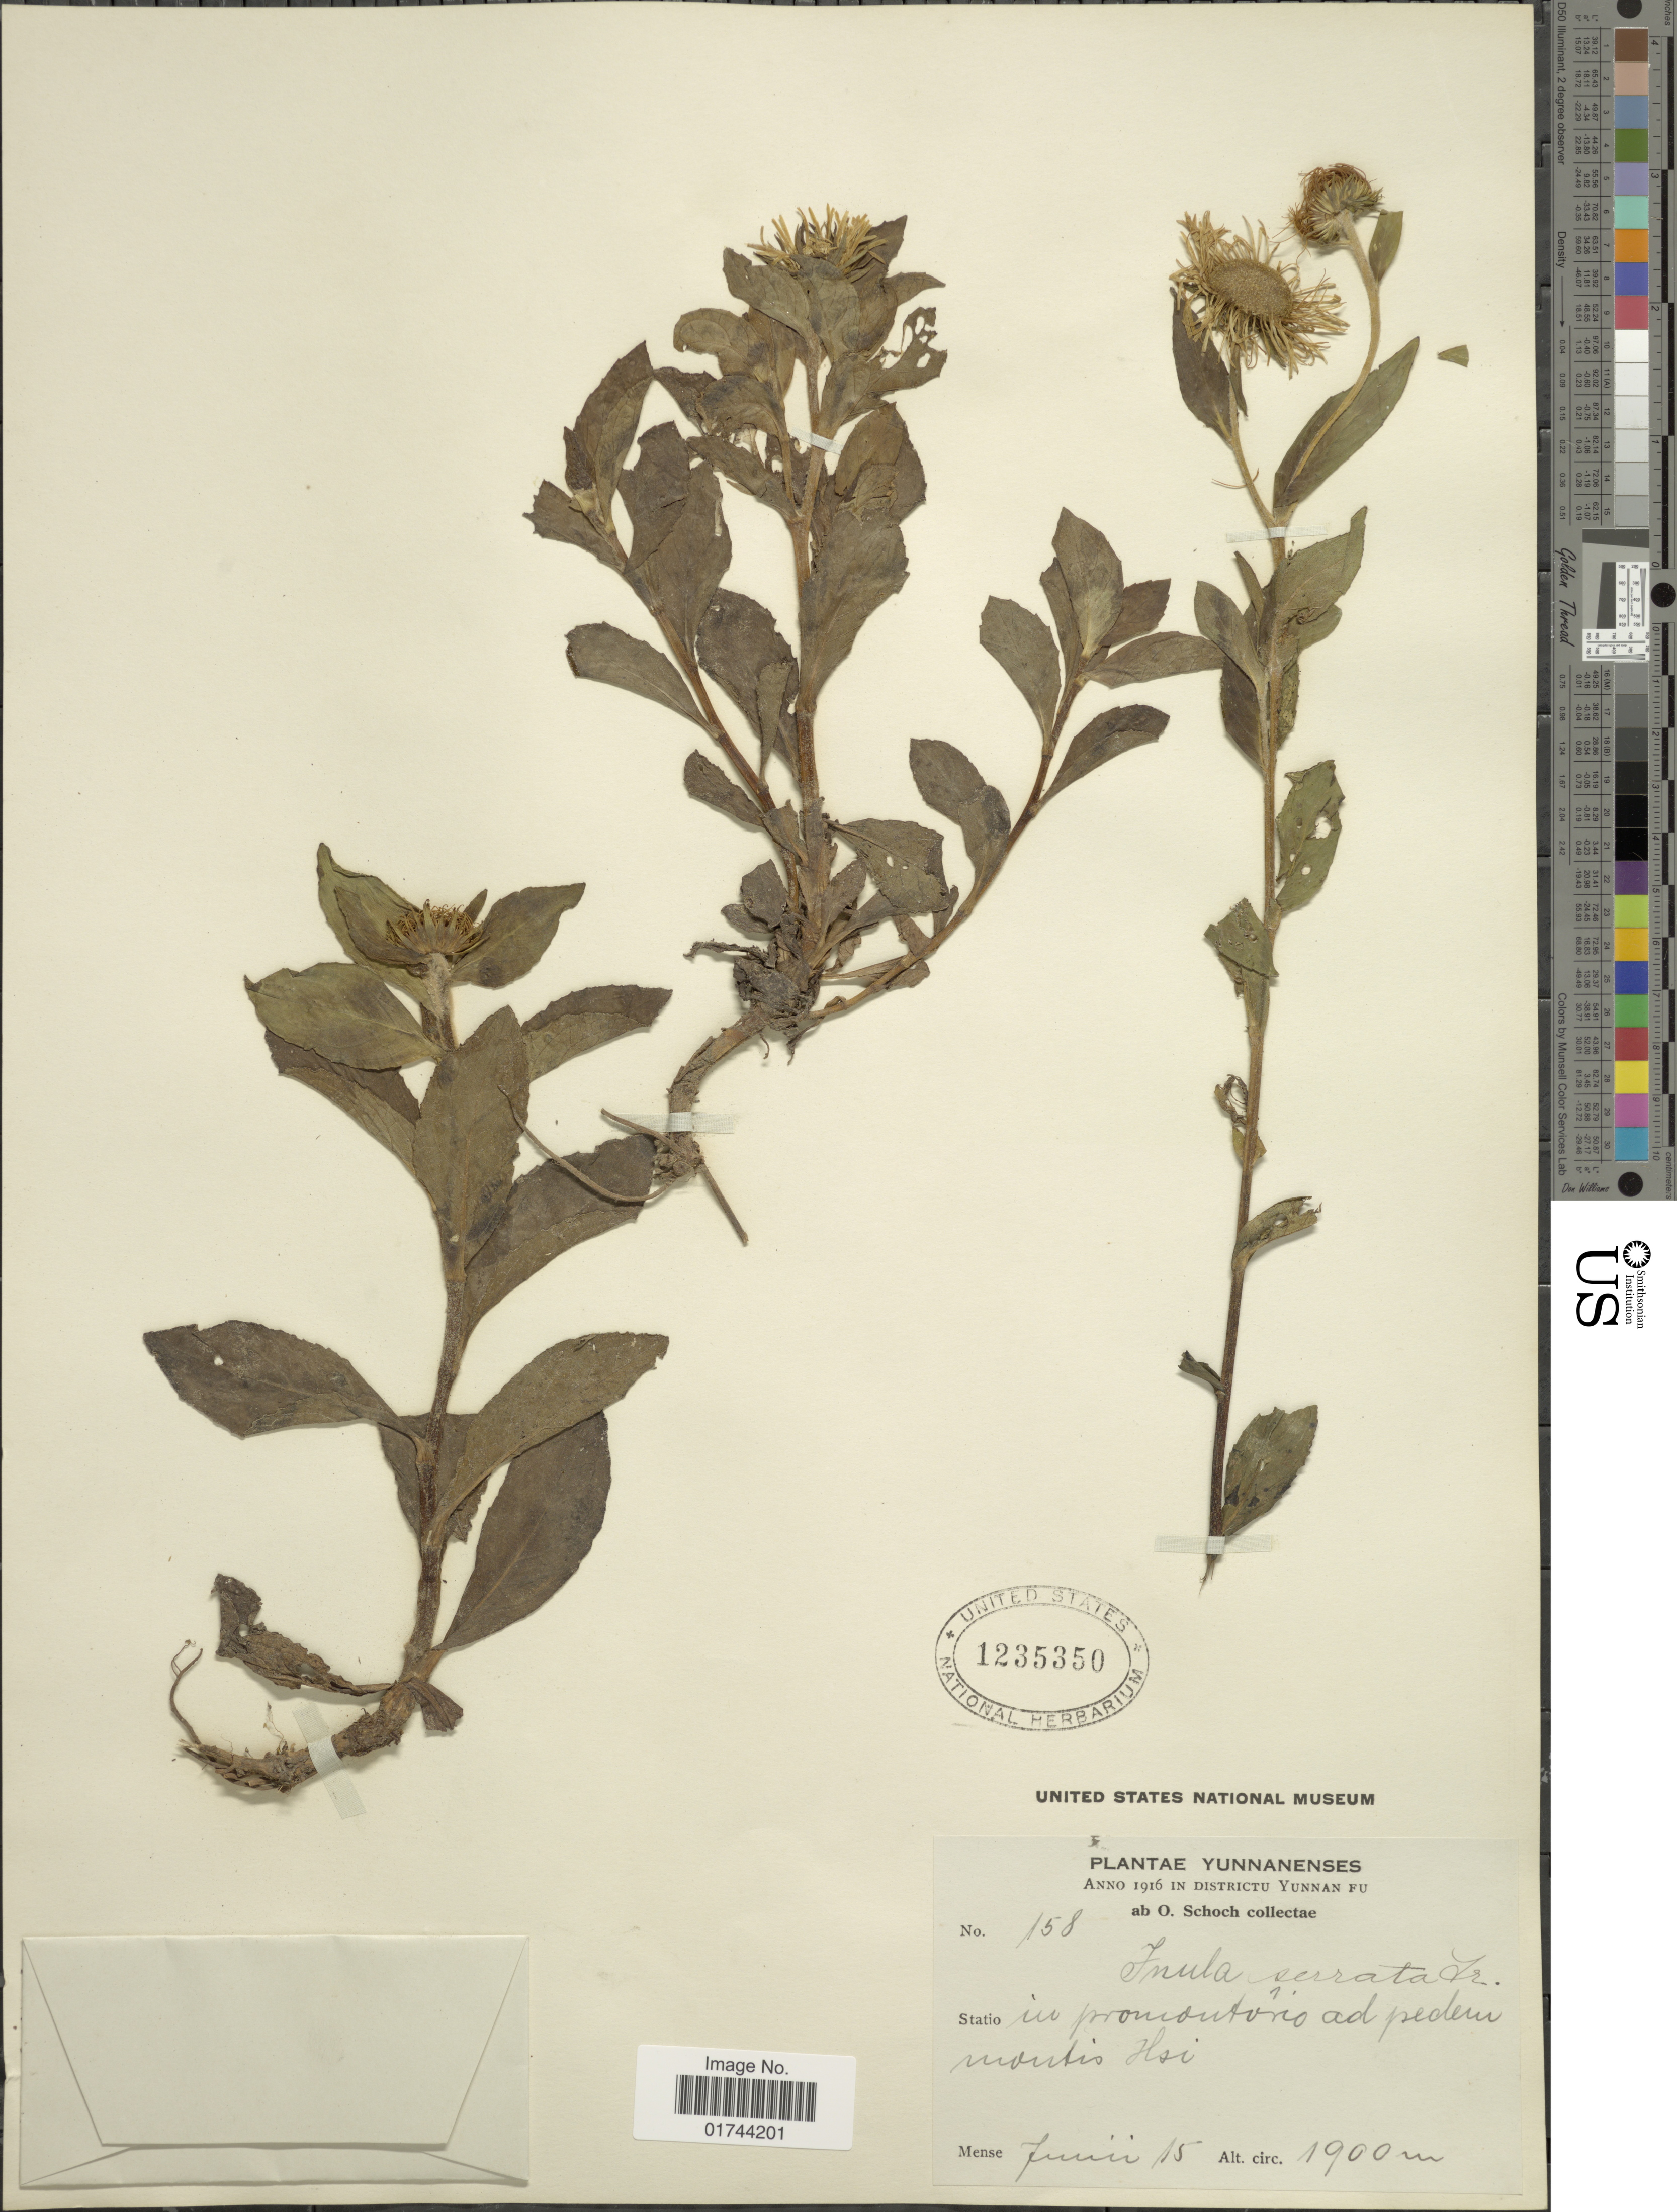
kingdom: Plantae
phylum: Tracheophyta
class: Magnoliopsida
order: Asterales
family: Asteraceae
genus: Inula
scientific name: Inula serrata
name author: Bureau & Franch.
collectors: O. Schoch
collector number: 158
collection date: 1916-06-15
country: China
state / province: Yunnan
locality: In promdutono ad pederu montis His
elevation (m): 1900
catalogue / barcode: US 1235350